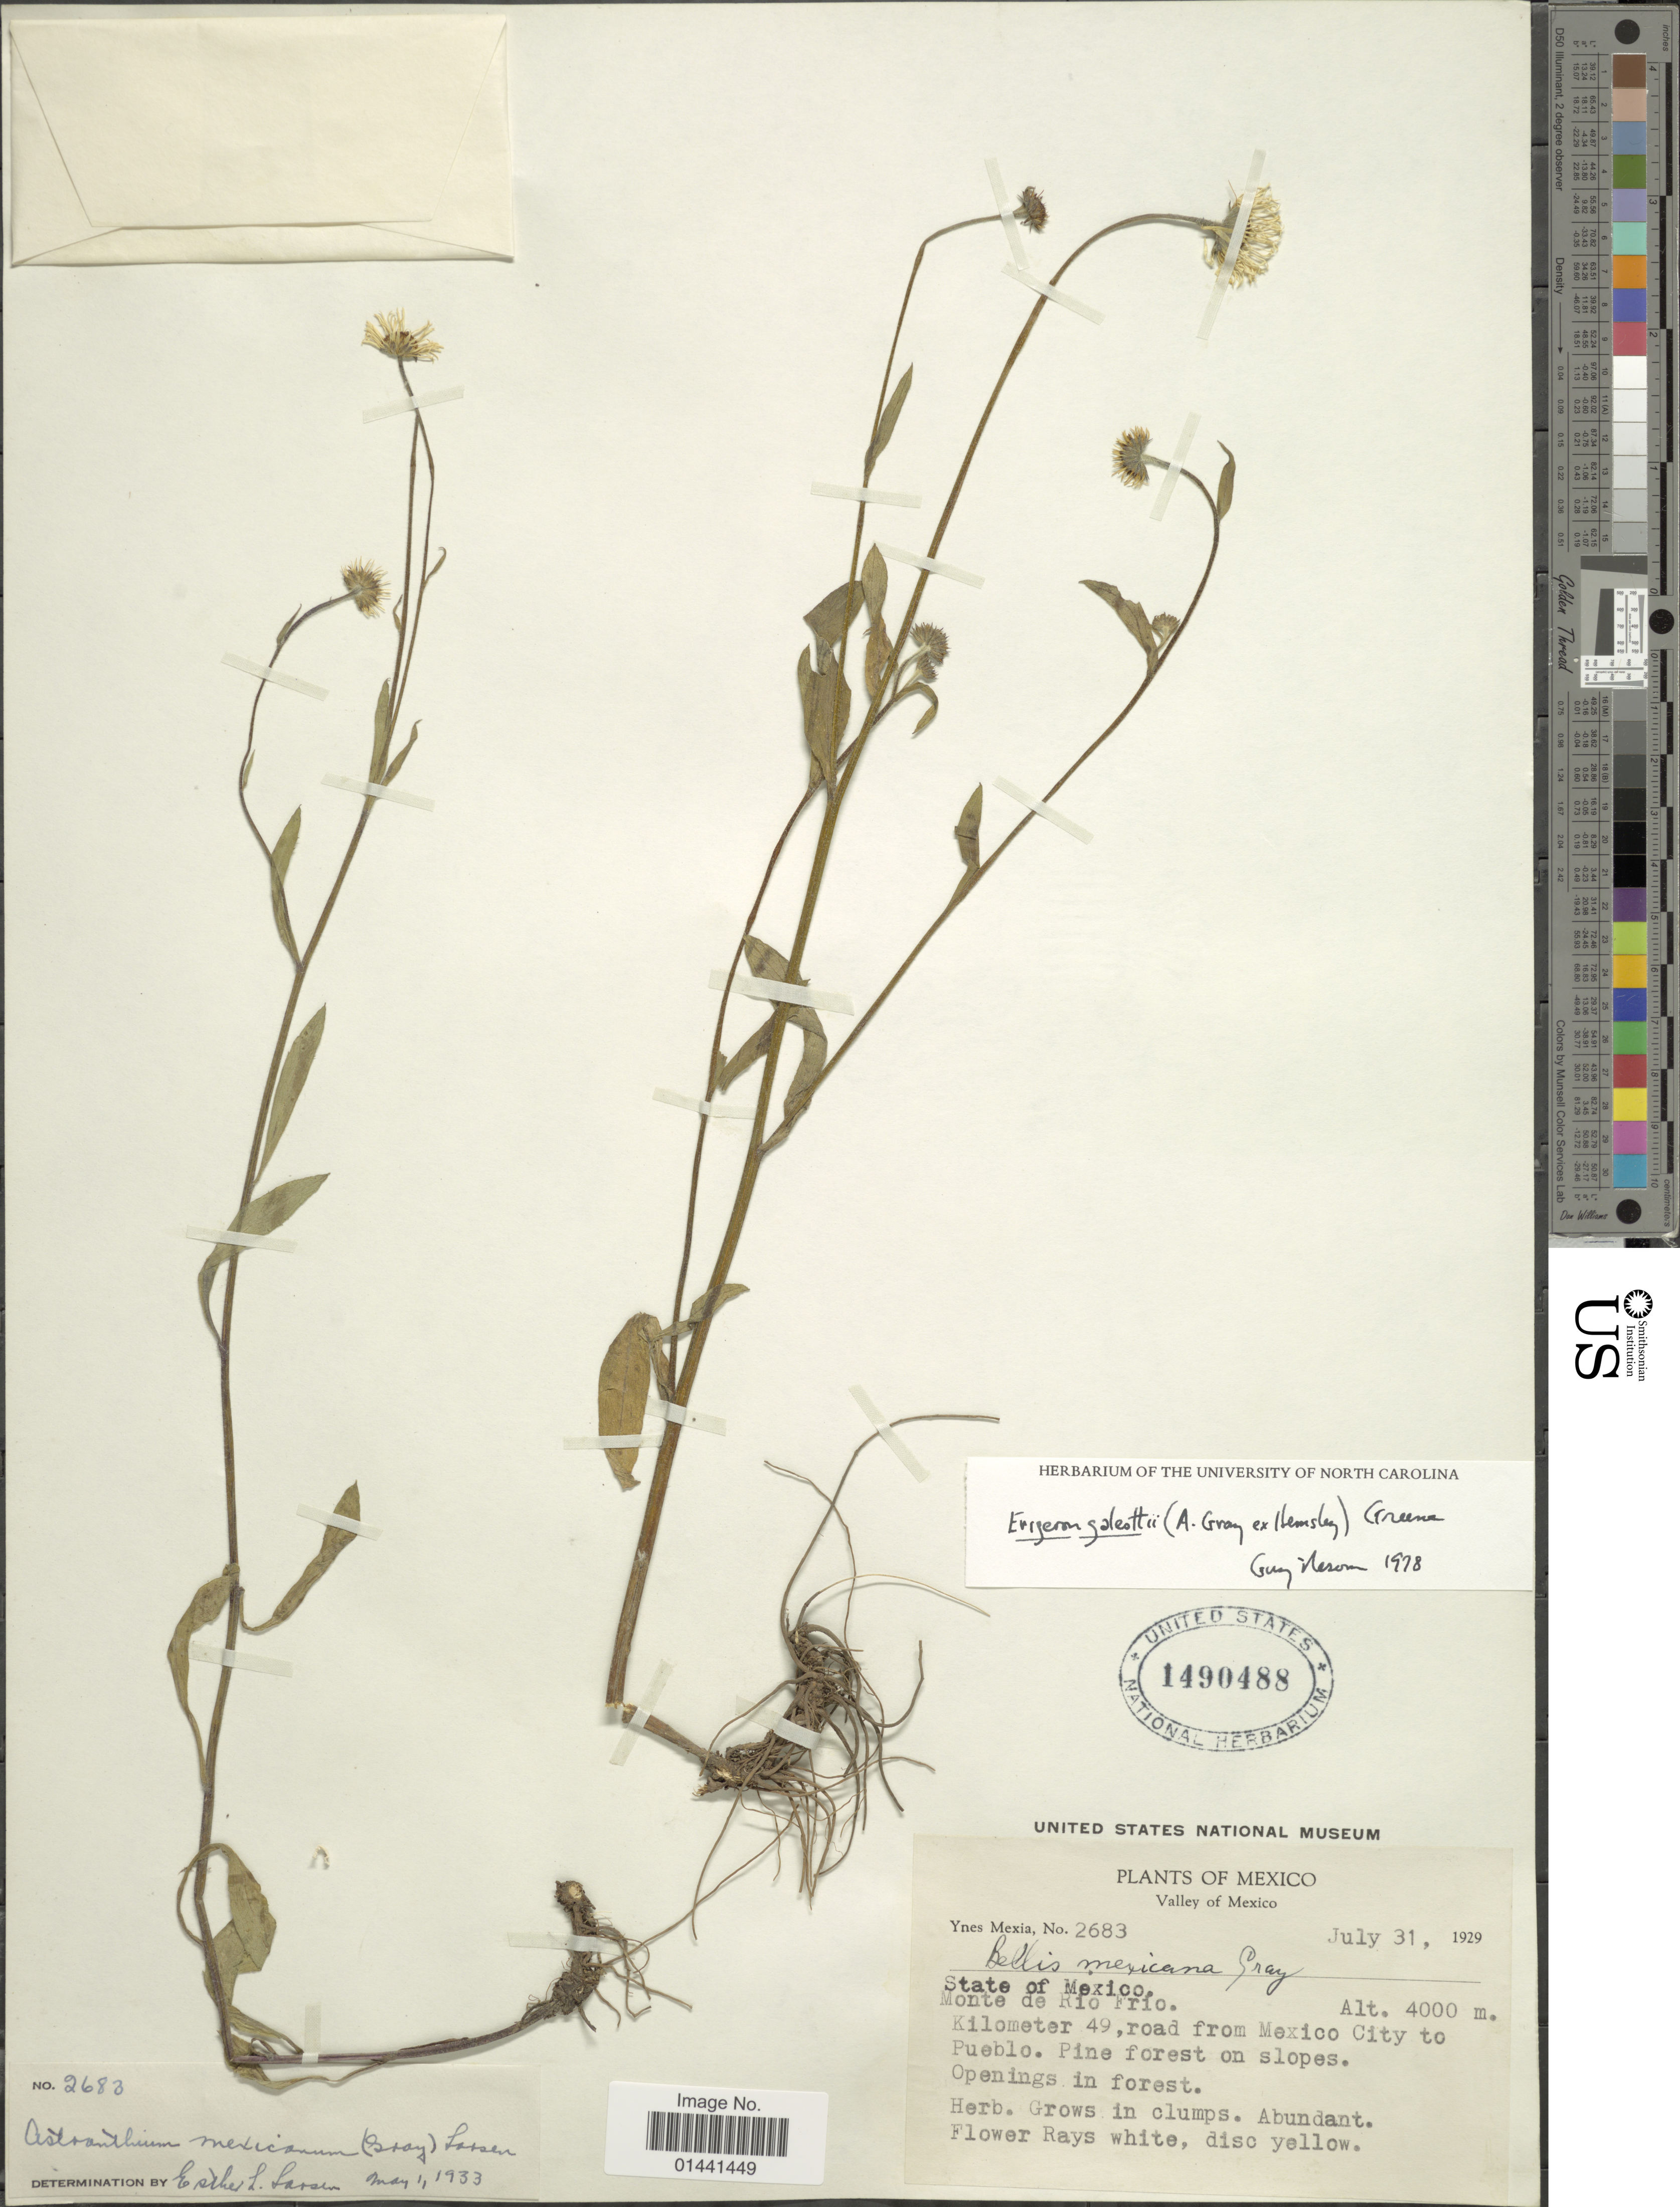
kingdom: Plantae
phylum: Tracheophyta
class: Magnoliopsida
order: Asterales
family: Asteraceae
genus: Erigeron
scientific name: Erigeron galeottii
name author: (A. Gray ex Hemsl.) Greene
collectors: Y. Mexia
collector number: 2683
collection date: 1929-07-31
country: Mexico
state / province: México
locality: Valley of Mexico, Monte de Rio Frio, kilomter 49, road from Mexico City to Pueblo, Pine forest on slopes, openings in forest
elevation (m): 4000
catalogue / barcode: US 1490488